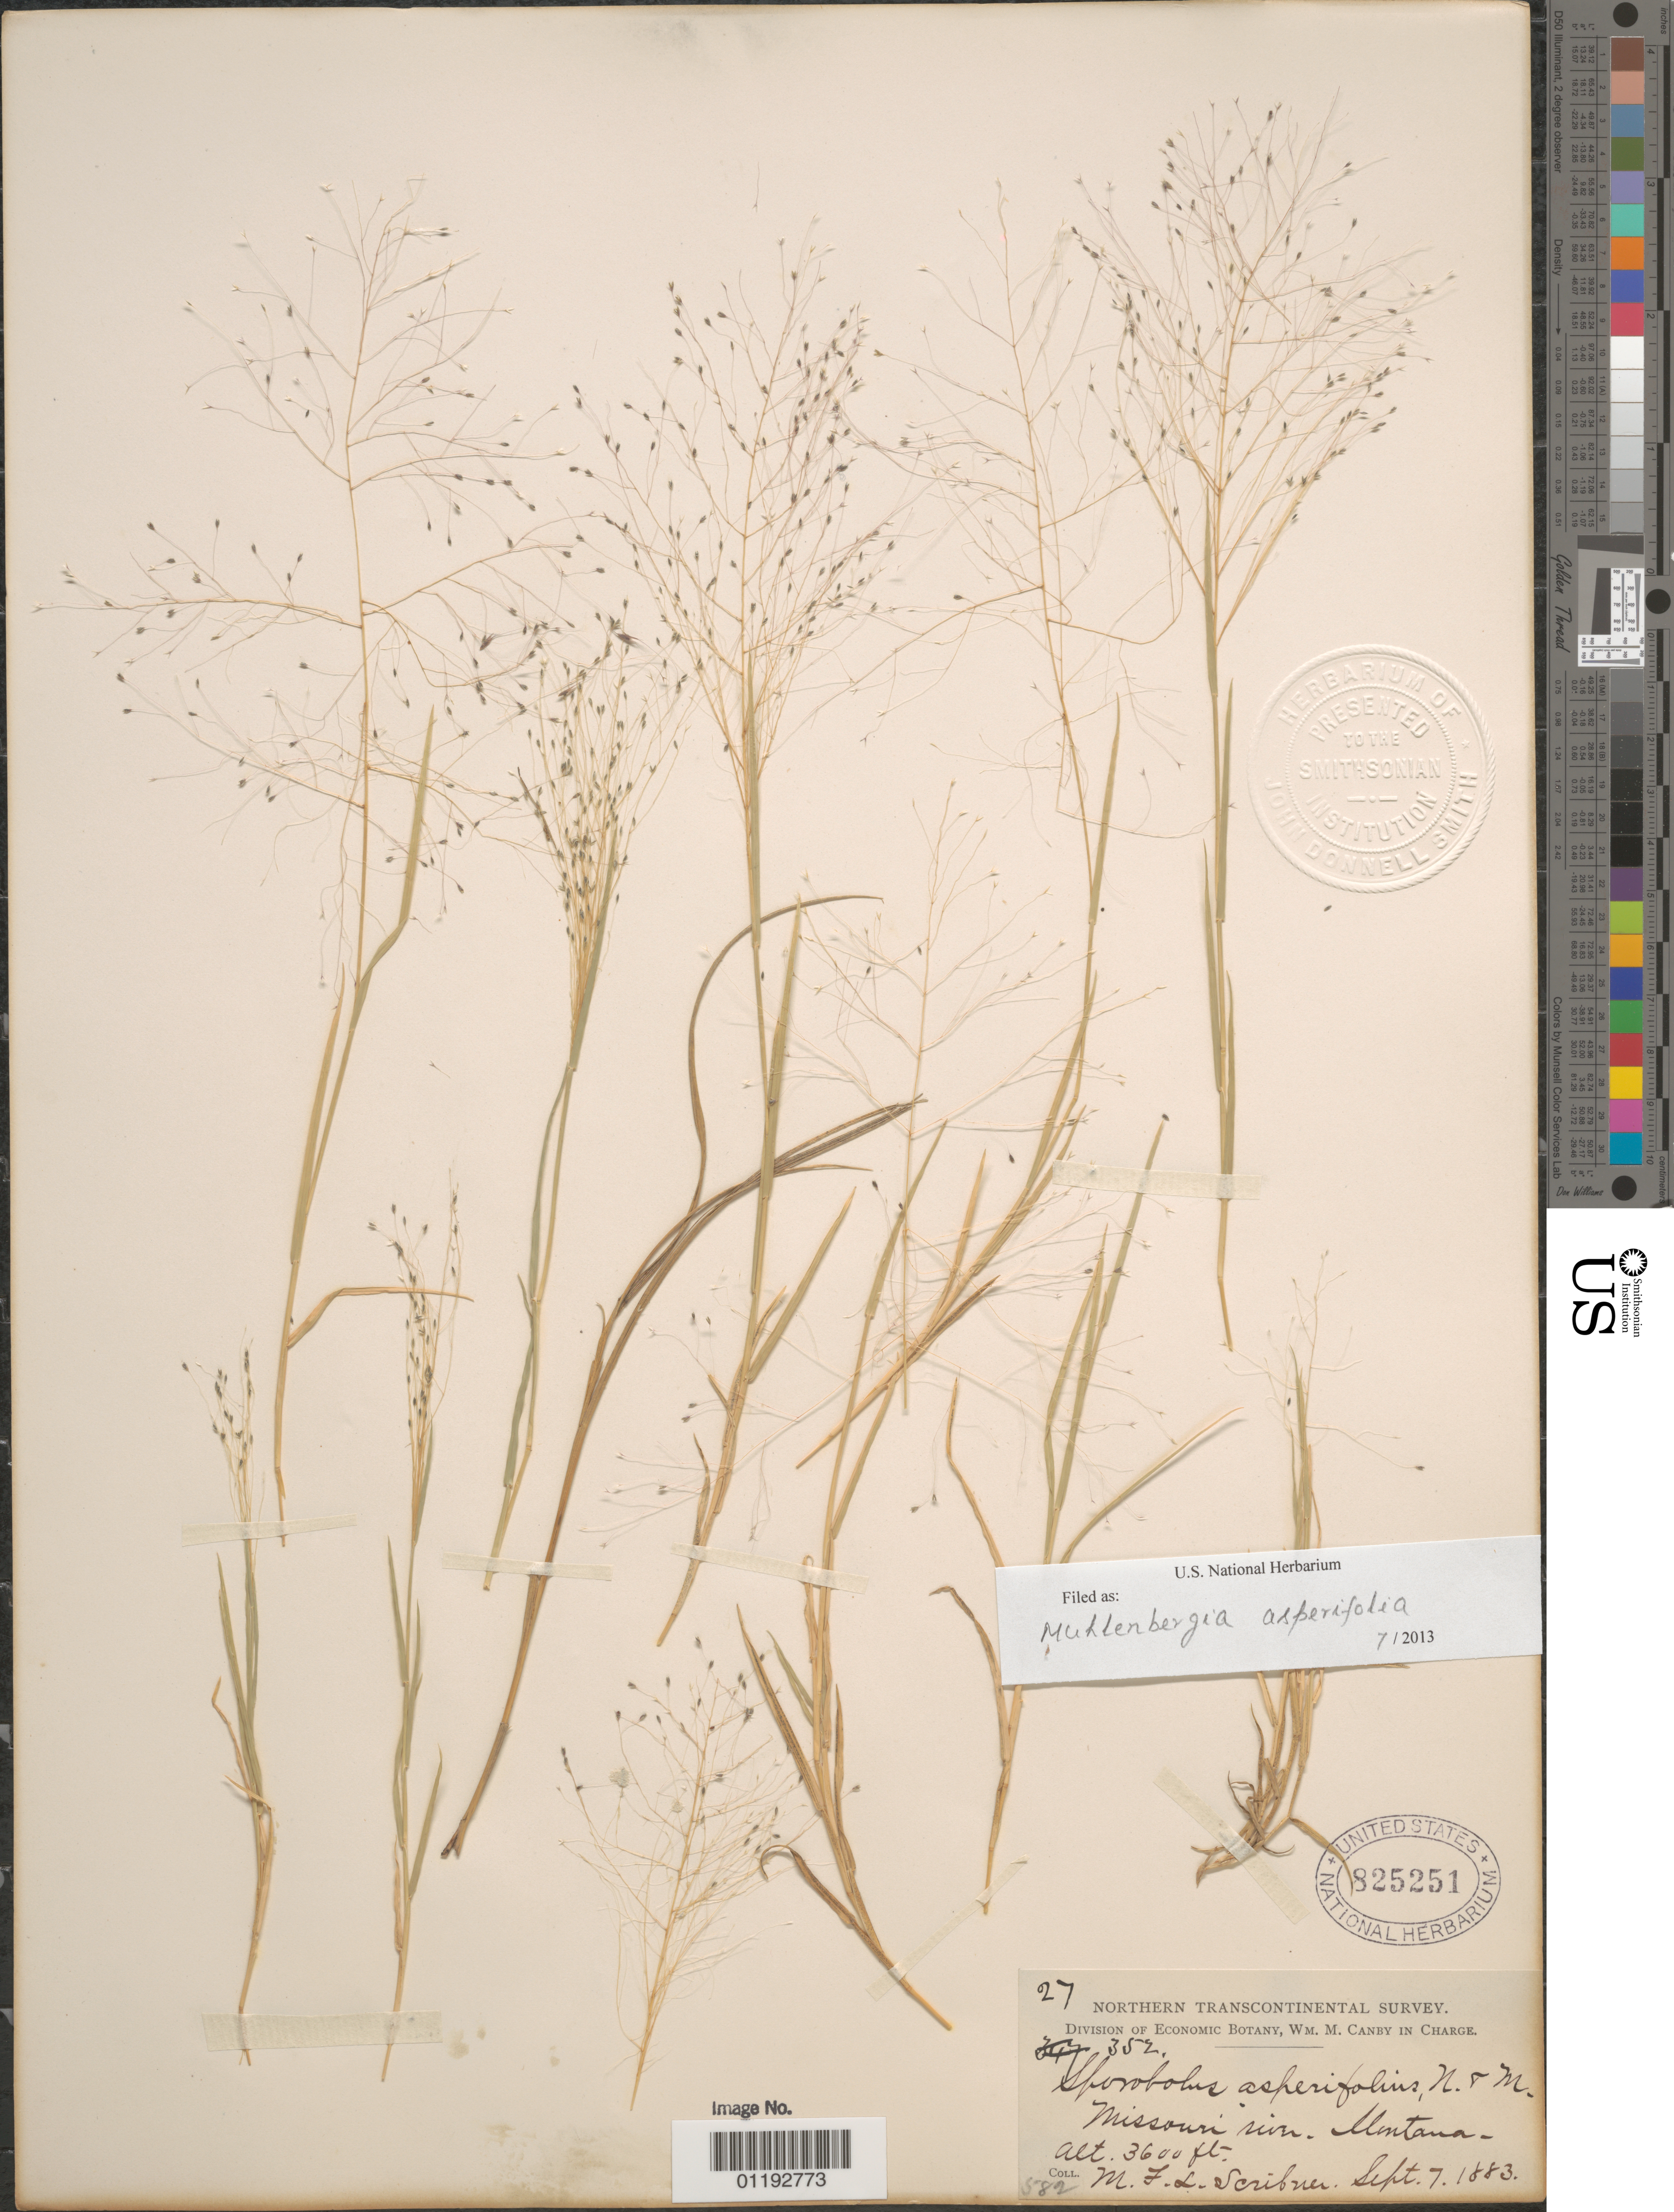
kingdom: Plantae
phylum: Tracheophyta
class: Liliopsida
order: Poales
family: Poaceae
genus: Muhlenbergia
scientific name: Muhlenbergia asperifolia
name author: (Nees & Meyen ex Trin.) Parodi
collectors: F. L. Scribner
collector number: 352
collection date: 1883-09-07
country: United States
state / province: Montana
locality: Missouri River.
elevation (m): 1097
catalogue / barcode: US 825251